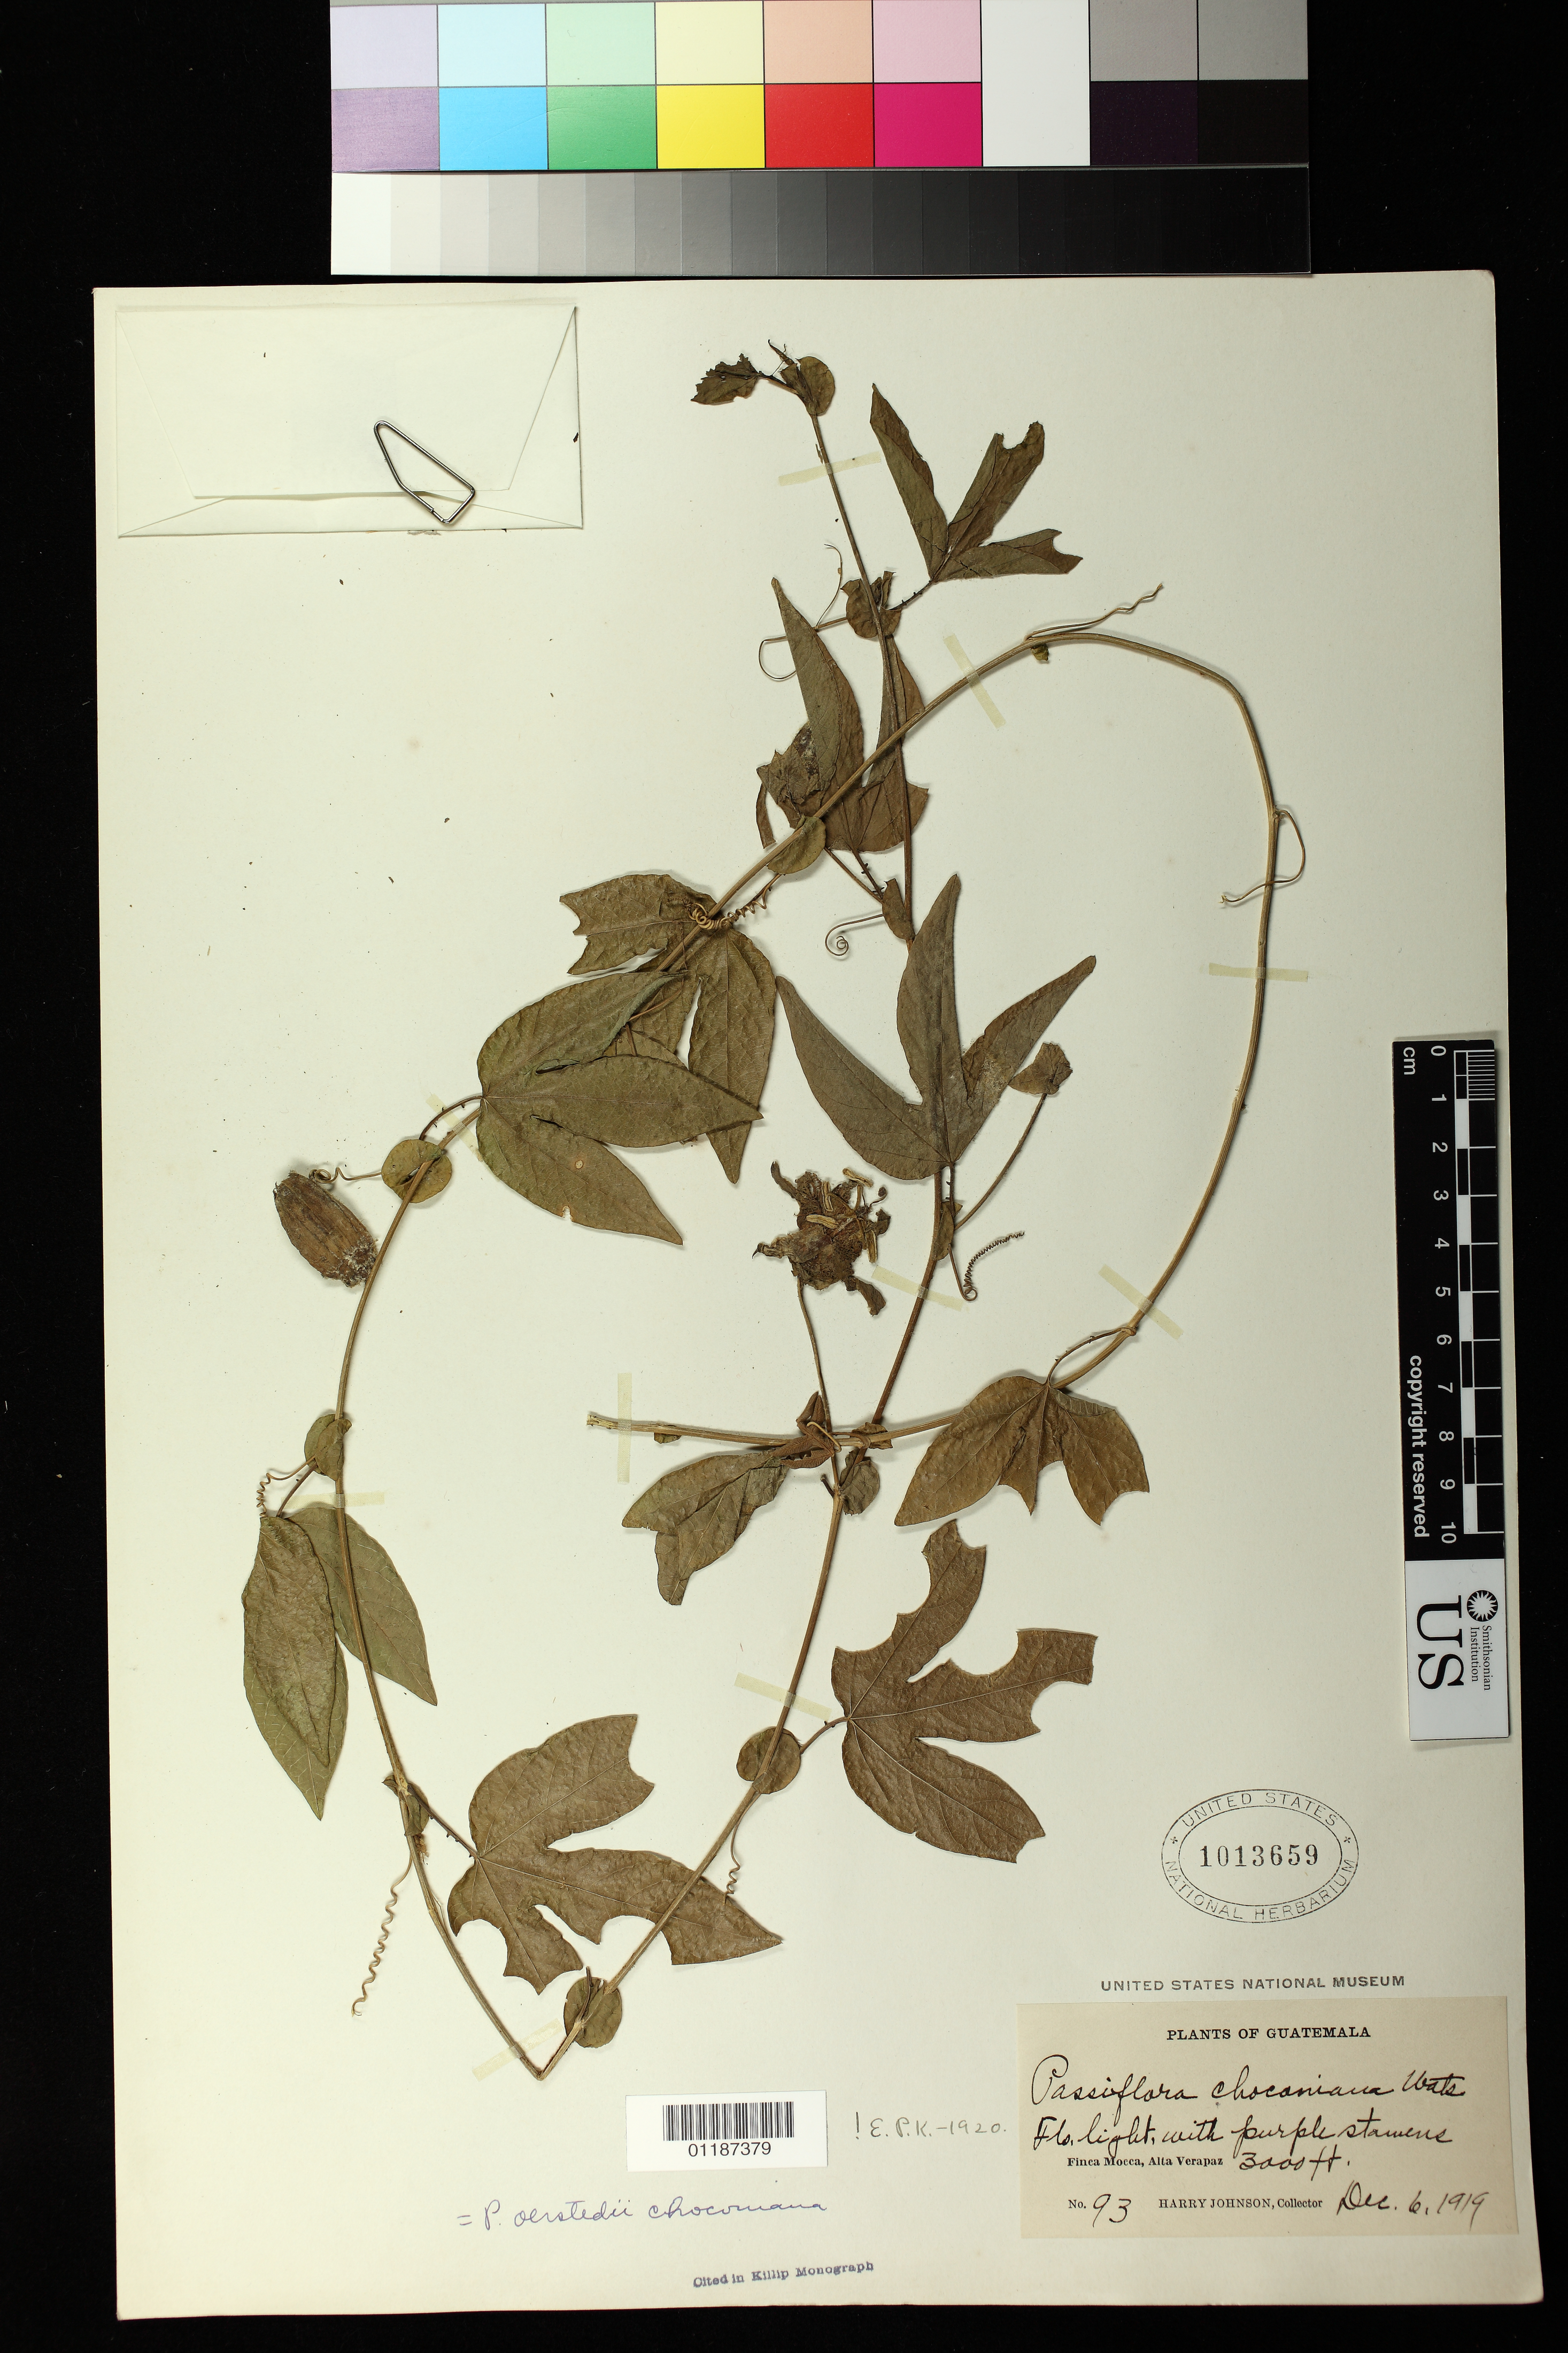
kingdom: Plantae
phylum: Tracheophyta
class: Magnoliopsida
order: Malpighiales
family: Passifloraceae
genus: Passiflora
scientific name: Passiflora oerstedii var. choconiana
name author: (S. Watson) Killip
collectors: H. Johnson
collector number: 93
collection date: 1919-12-06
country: Guatemala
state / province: Alta Verapaz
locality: Finca Mocca,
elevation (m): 914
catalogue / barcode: US 1013659